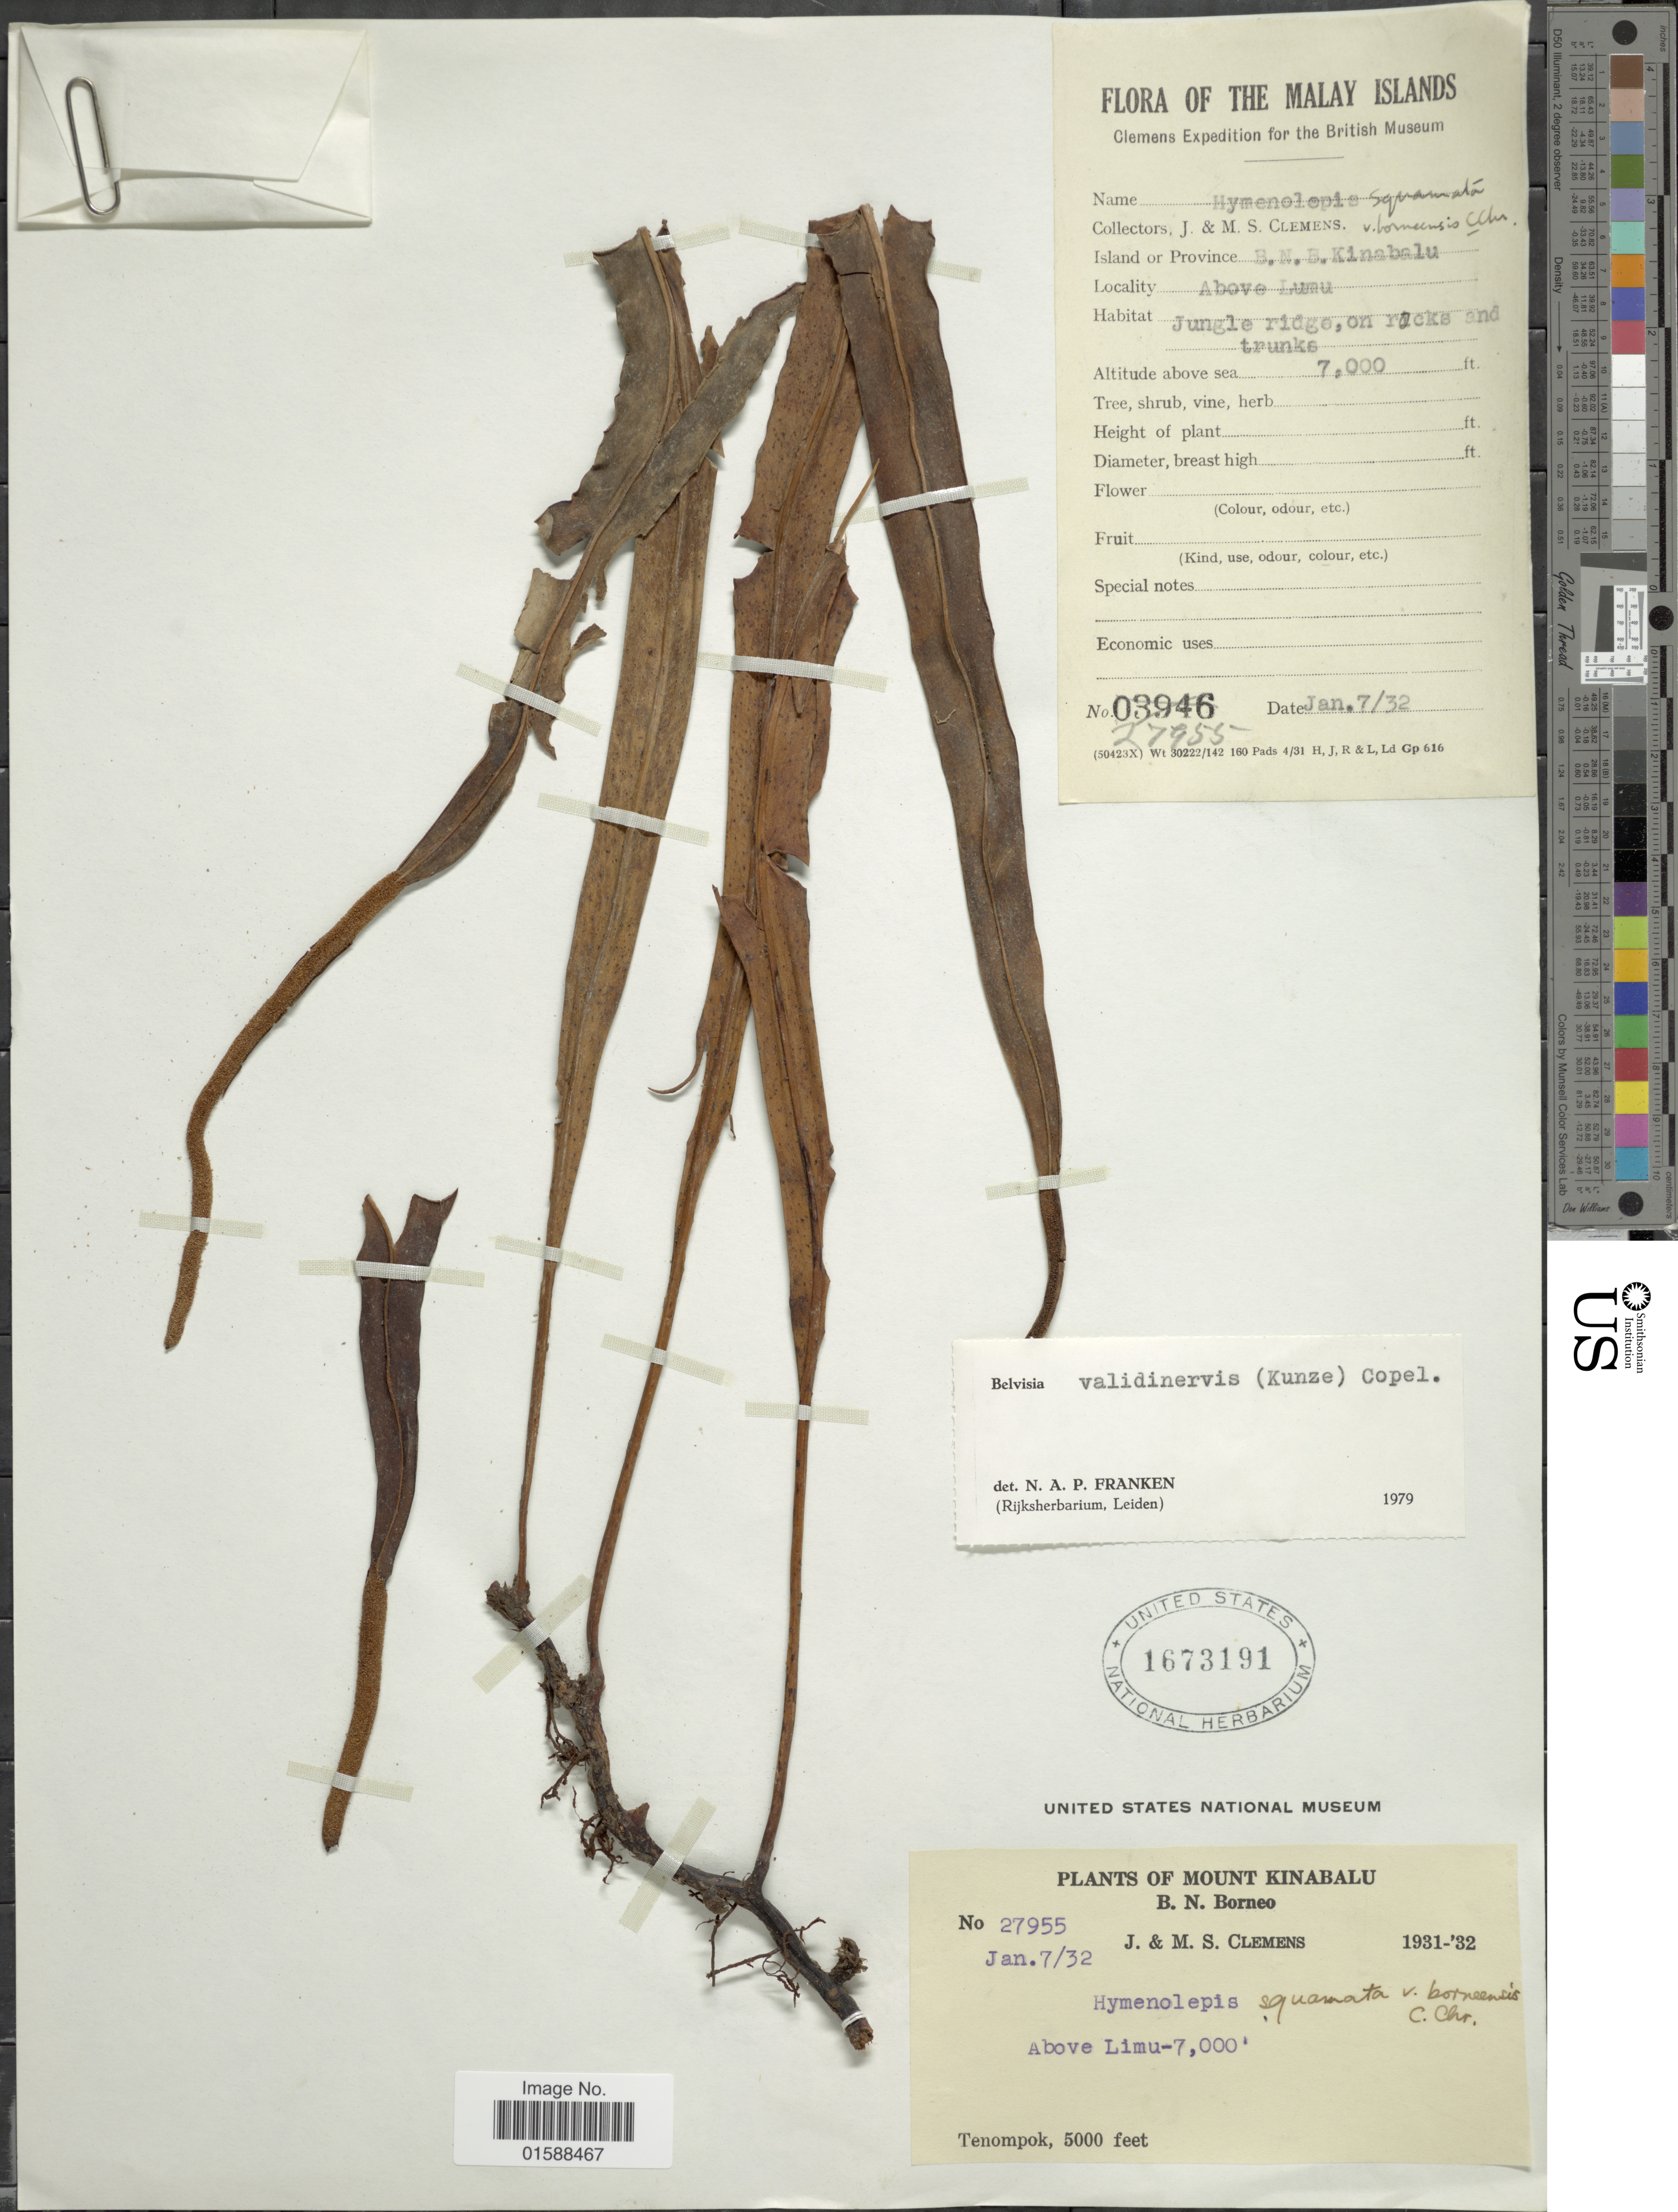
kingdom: Plantae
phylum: Tracheophyta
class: Polypodiopsida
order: Polypodiales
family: Polypodiaceae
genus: Lepisorus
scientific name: Lepisorus validinervis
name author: (Kunze) Li S. Wang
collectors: J. Clemens & M. S. Clemens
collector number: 27955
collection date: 1932-01-07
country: Malaysia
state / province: Sabah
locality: Malay Islands. B. N. Borneo. Mount Kinabalu. Above Luma. Jungle ridge, on rocks and trunks. Tenompok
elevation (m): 2134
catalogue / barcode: US 1673191